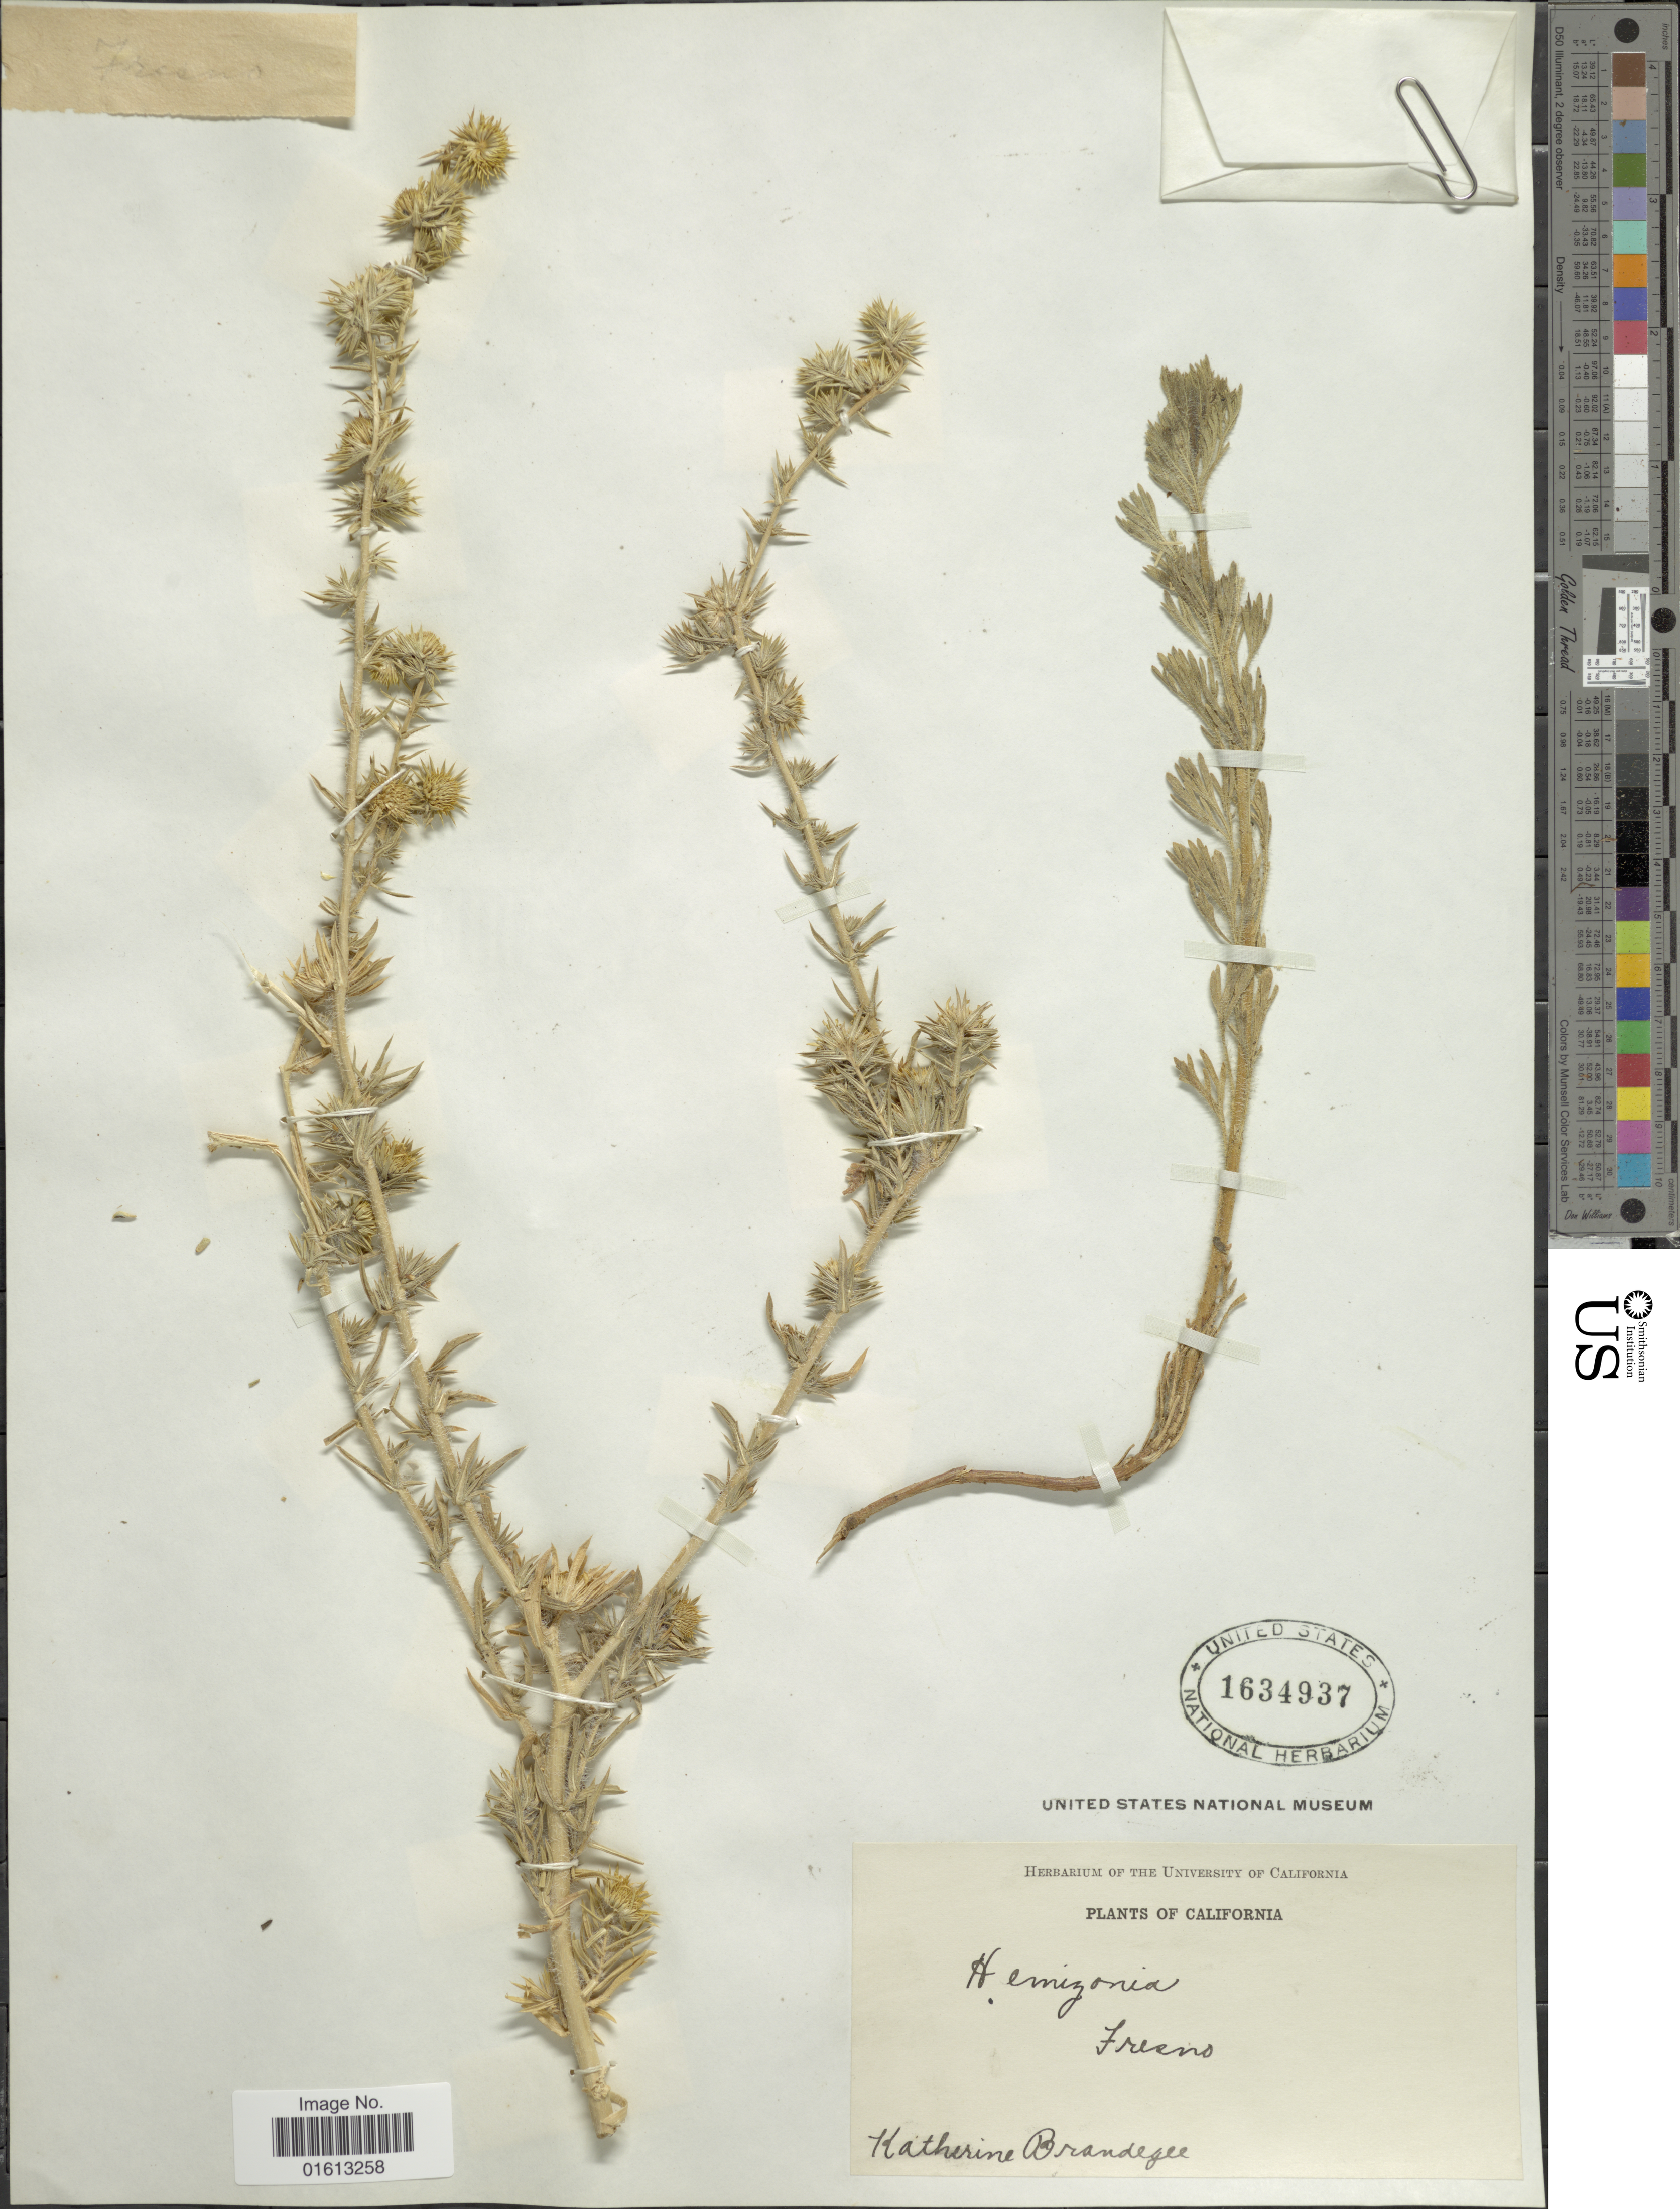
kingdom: Plantae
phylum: Tracheophyta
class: Magnoliopsida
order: Asterales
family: Asteraceae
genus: Hemizonia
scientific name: Hemizonia sp.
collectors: M. K. Brandegee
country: United States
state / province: California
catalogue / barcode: US 1634937